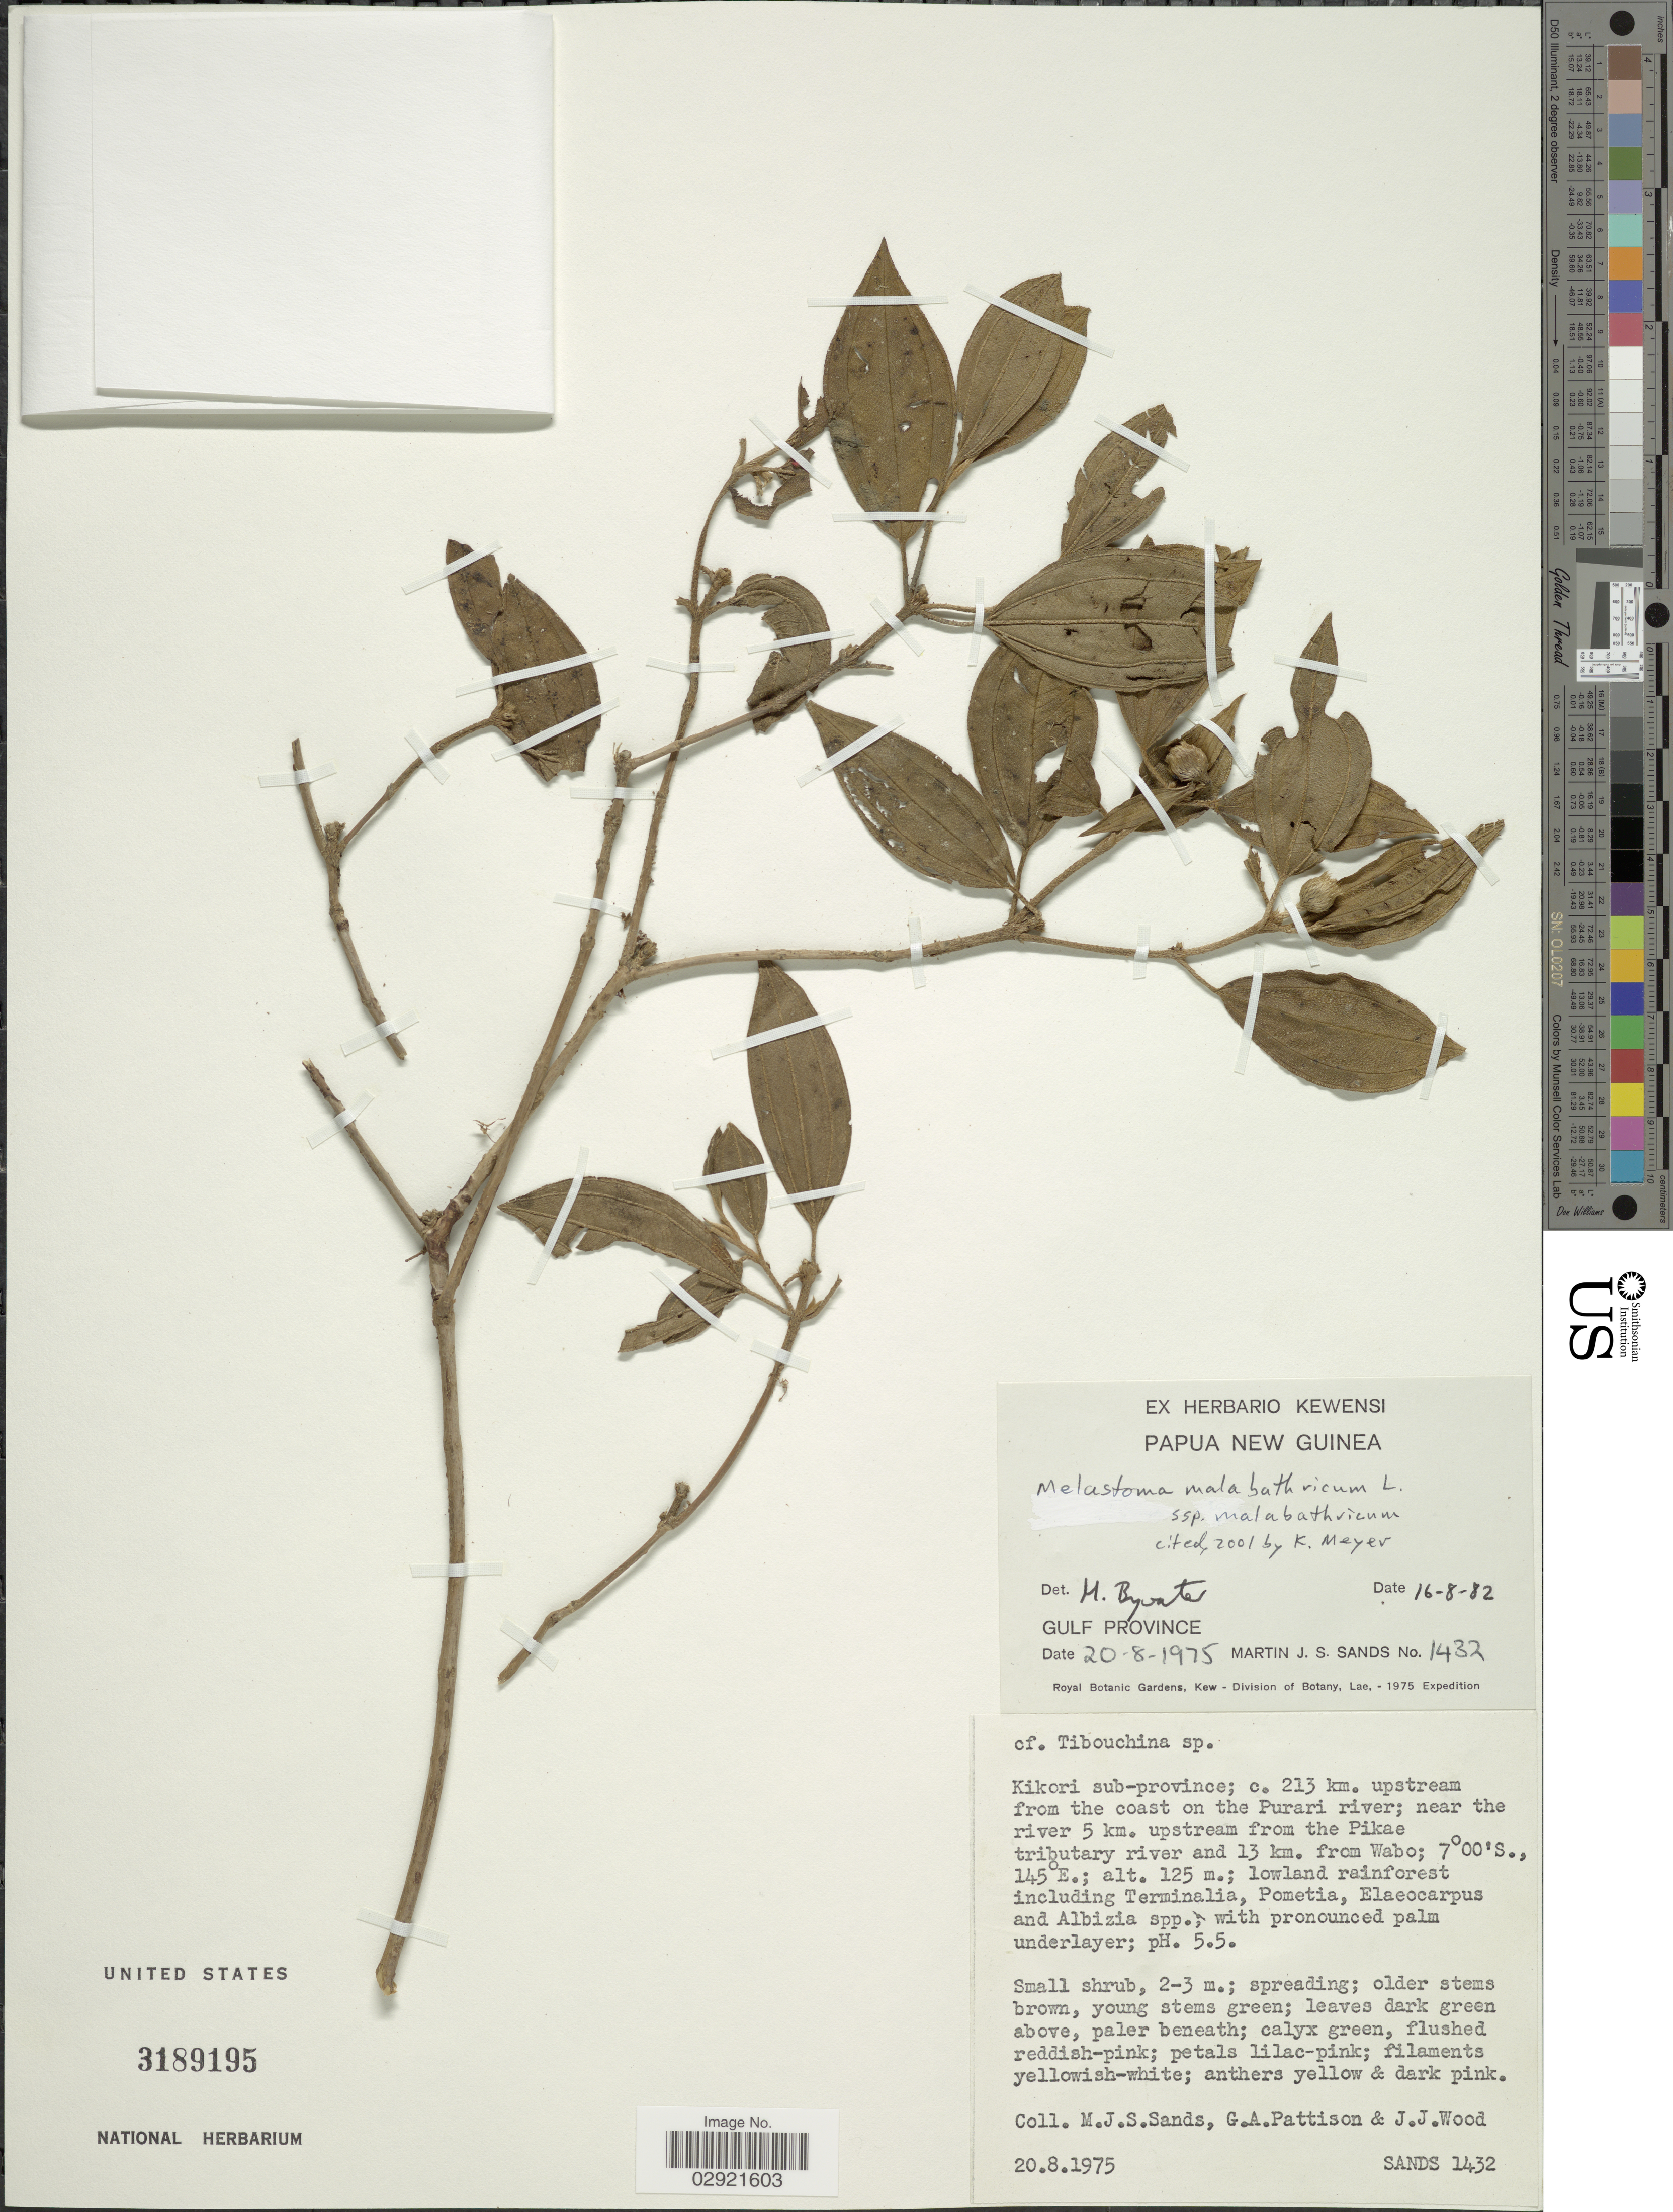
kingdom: Plantae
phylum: Tracheophyta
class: Magnoliopsida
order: Myrtales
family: Melastomataceae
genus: Melastoma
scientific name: Melastoma malabathricum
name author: L.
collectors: M. Sands, G. Pattison & J. Wood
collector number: SANDS1432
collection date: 1975-08-20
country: Papua New Guinea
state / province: Gulf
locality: Gulf Province. Kikori sub-province; c. 213 km. upstream from the coast on the Purari river; near the river 5 km. upstream from the Pikae tributary river and 13 km. from Wabo.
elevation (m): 125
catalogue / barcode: US 3189195